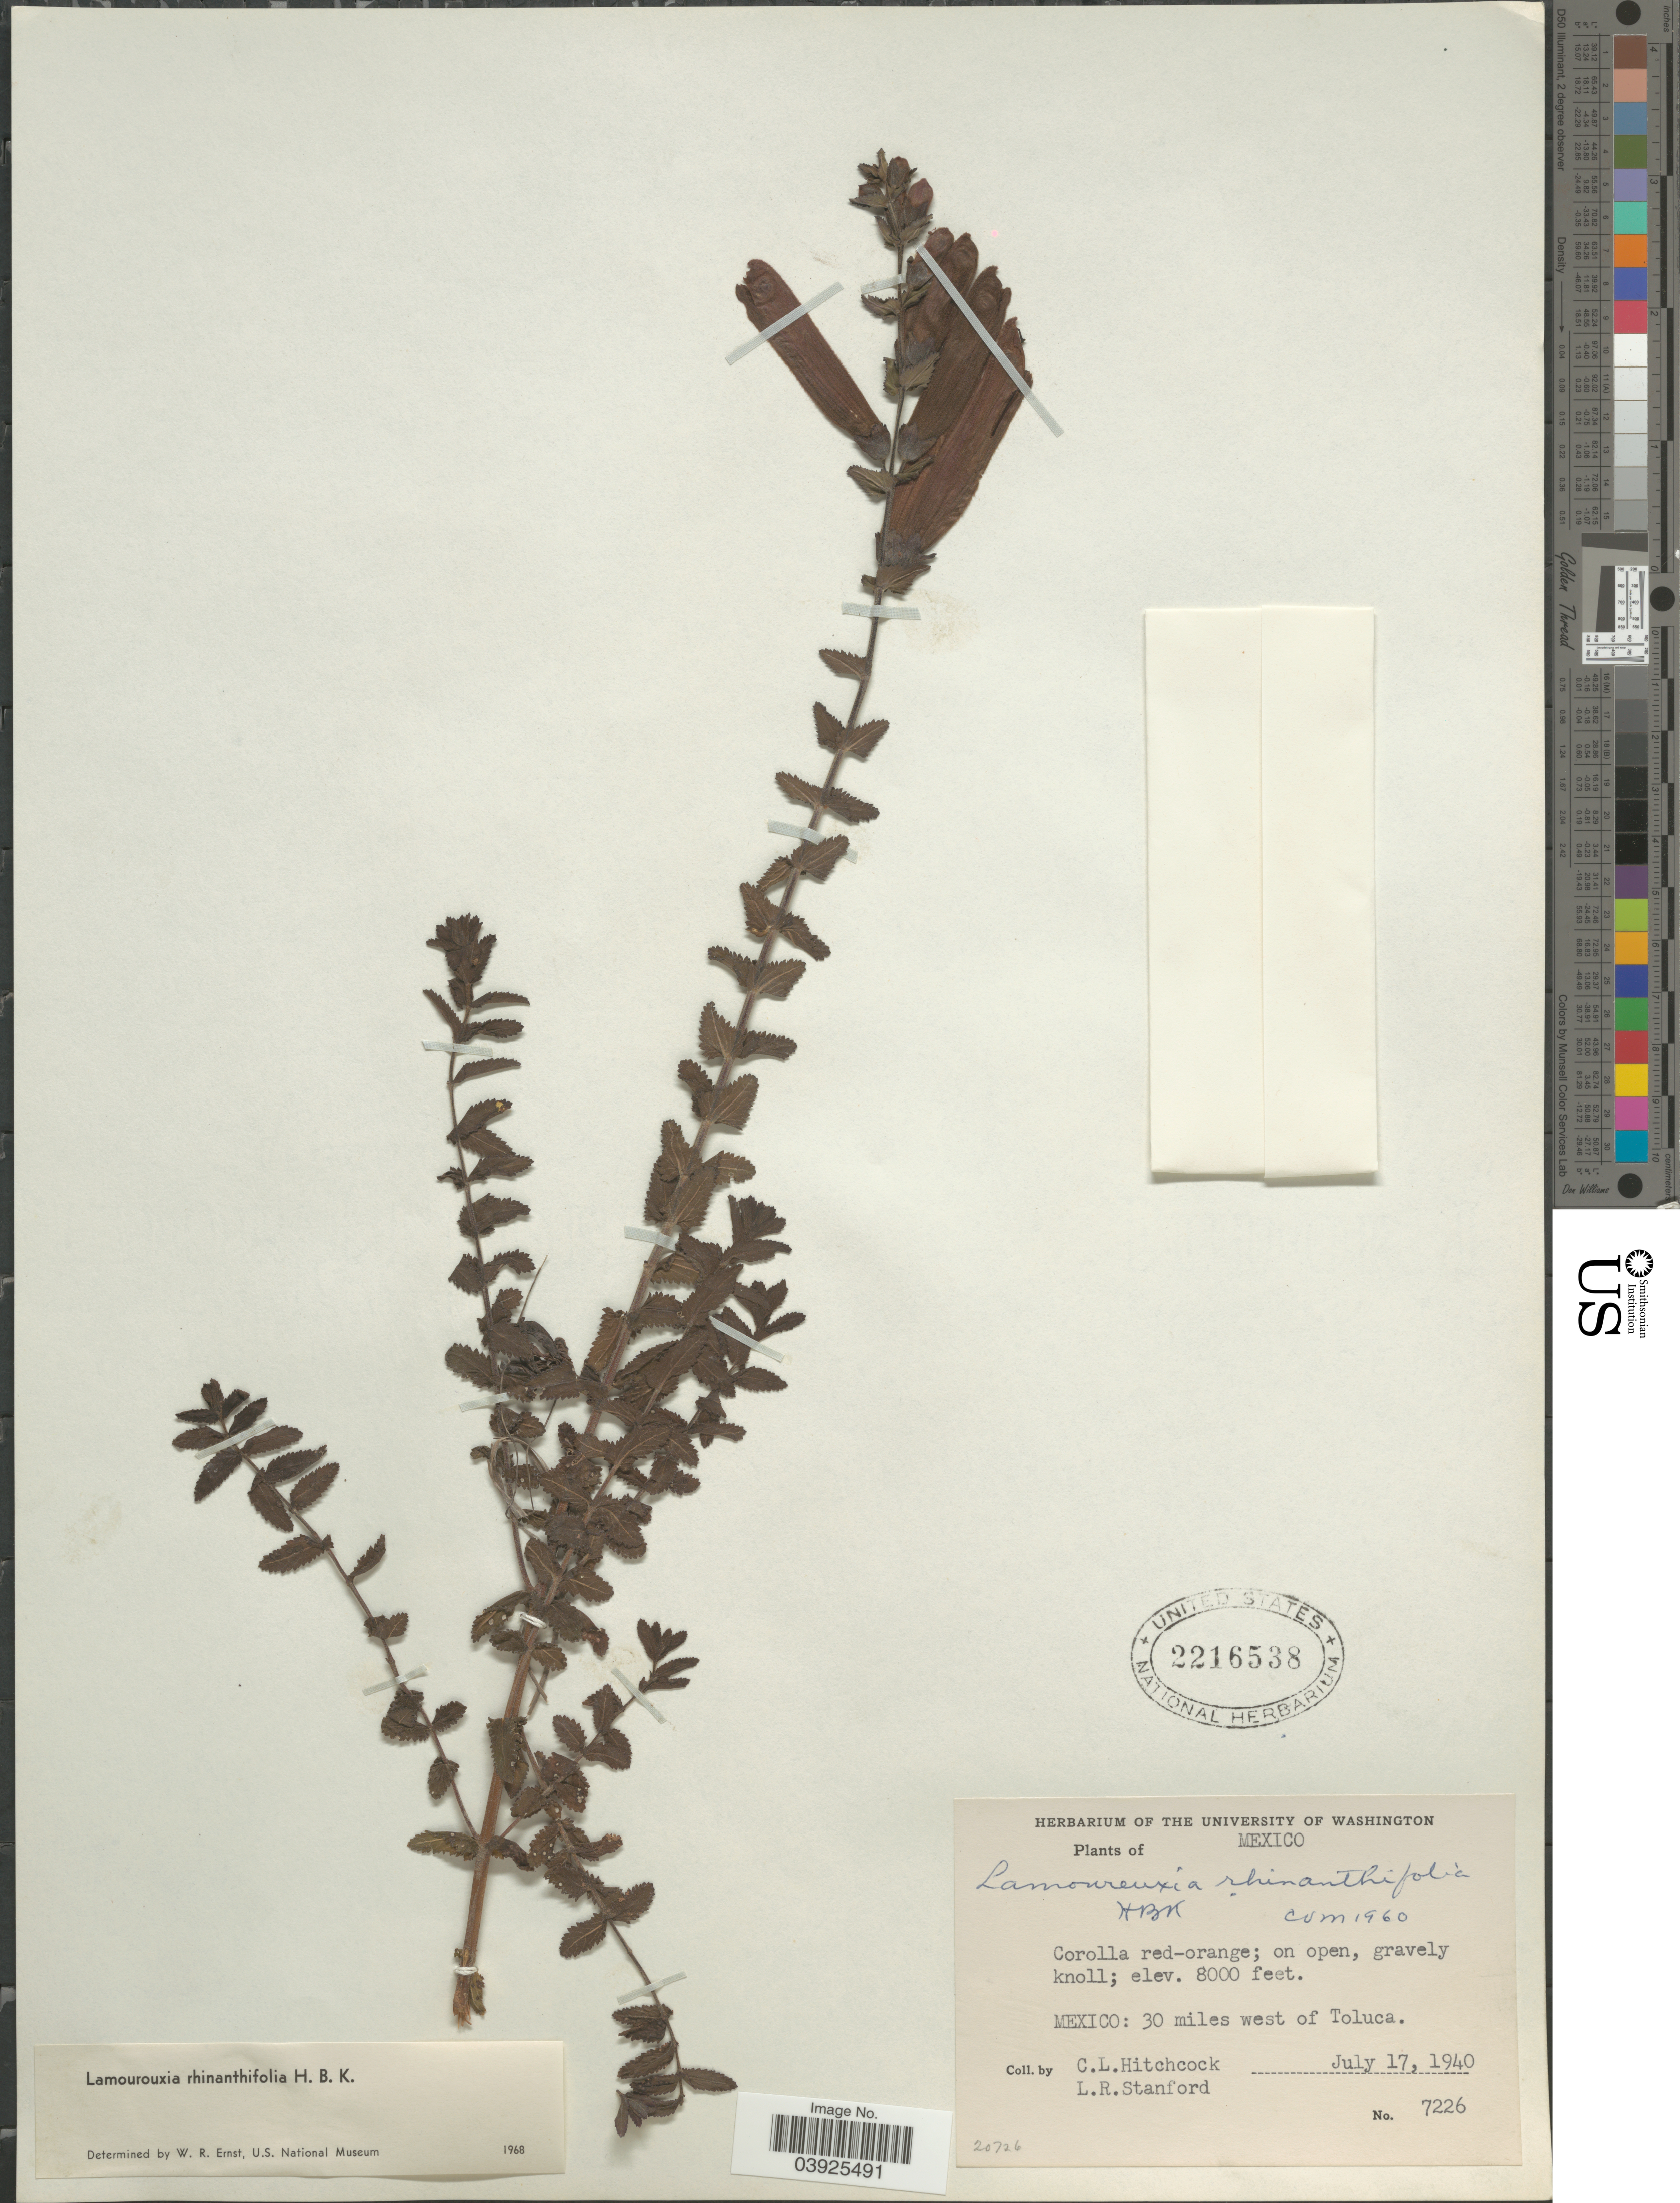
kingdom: Plantae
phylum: Tracheophyta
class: Magnoliopsida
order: Lamiales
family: Orobanchaceae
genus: Lamourouxia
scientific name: Lamourouxia rhinanthifolia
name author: Kunth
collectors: C. L. Hitchcock & L. R. Stanford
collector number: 7226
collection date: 1940-07-17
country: Mexico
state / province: México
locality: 30 miles west of Toluca.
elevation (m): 2438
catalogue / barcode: US 2216538